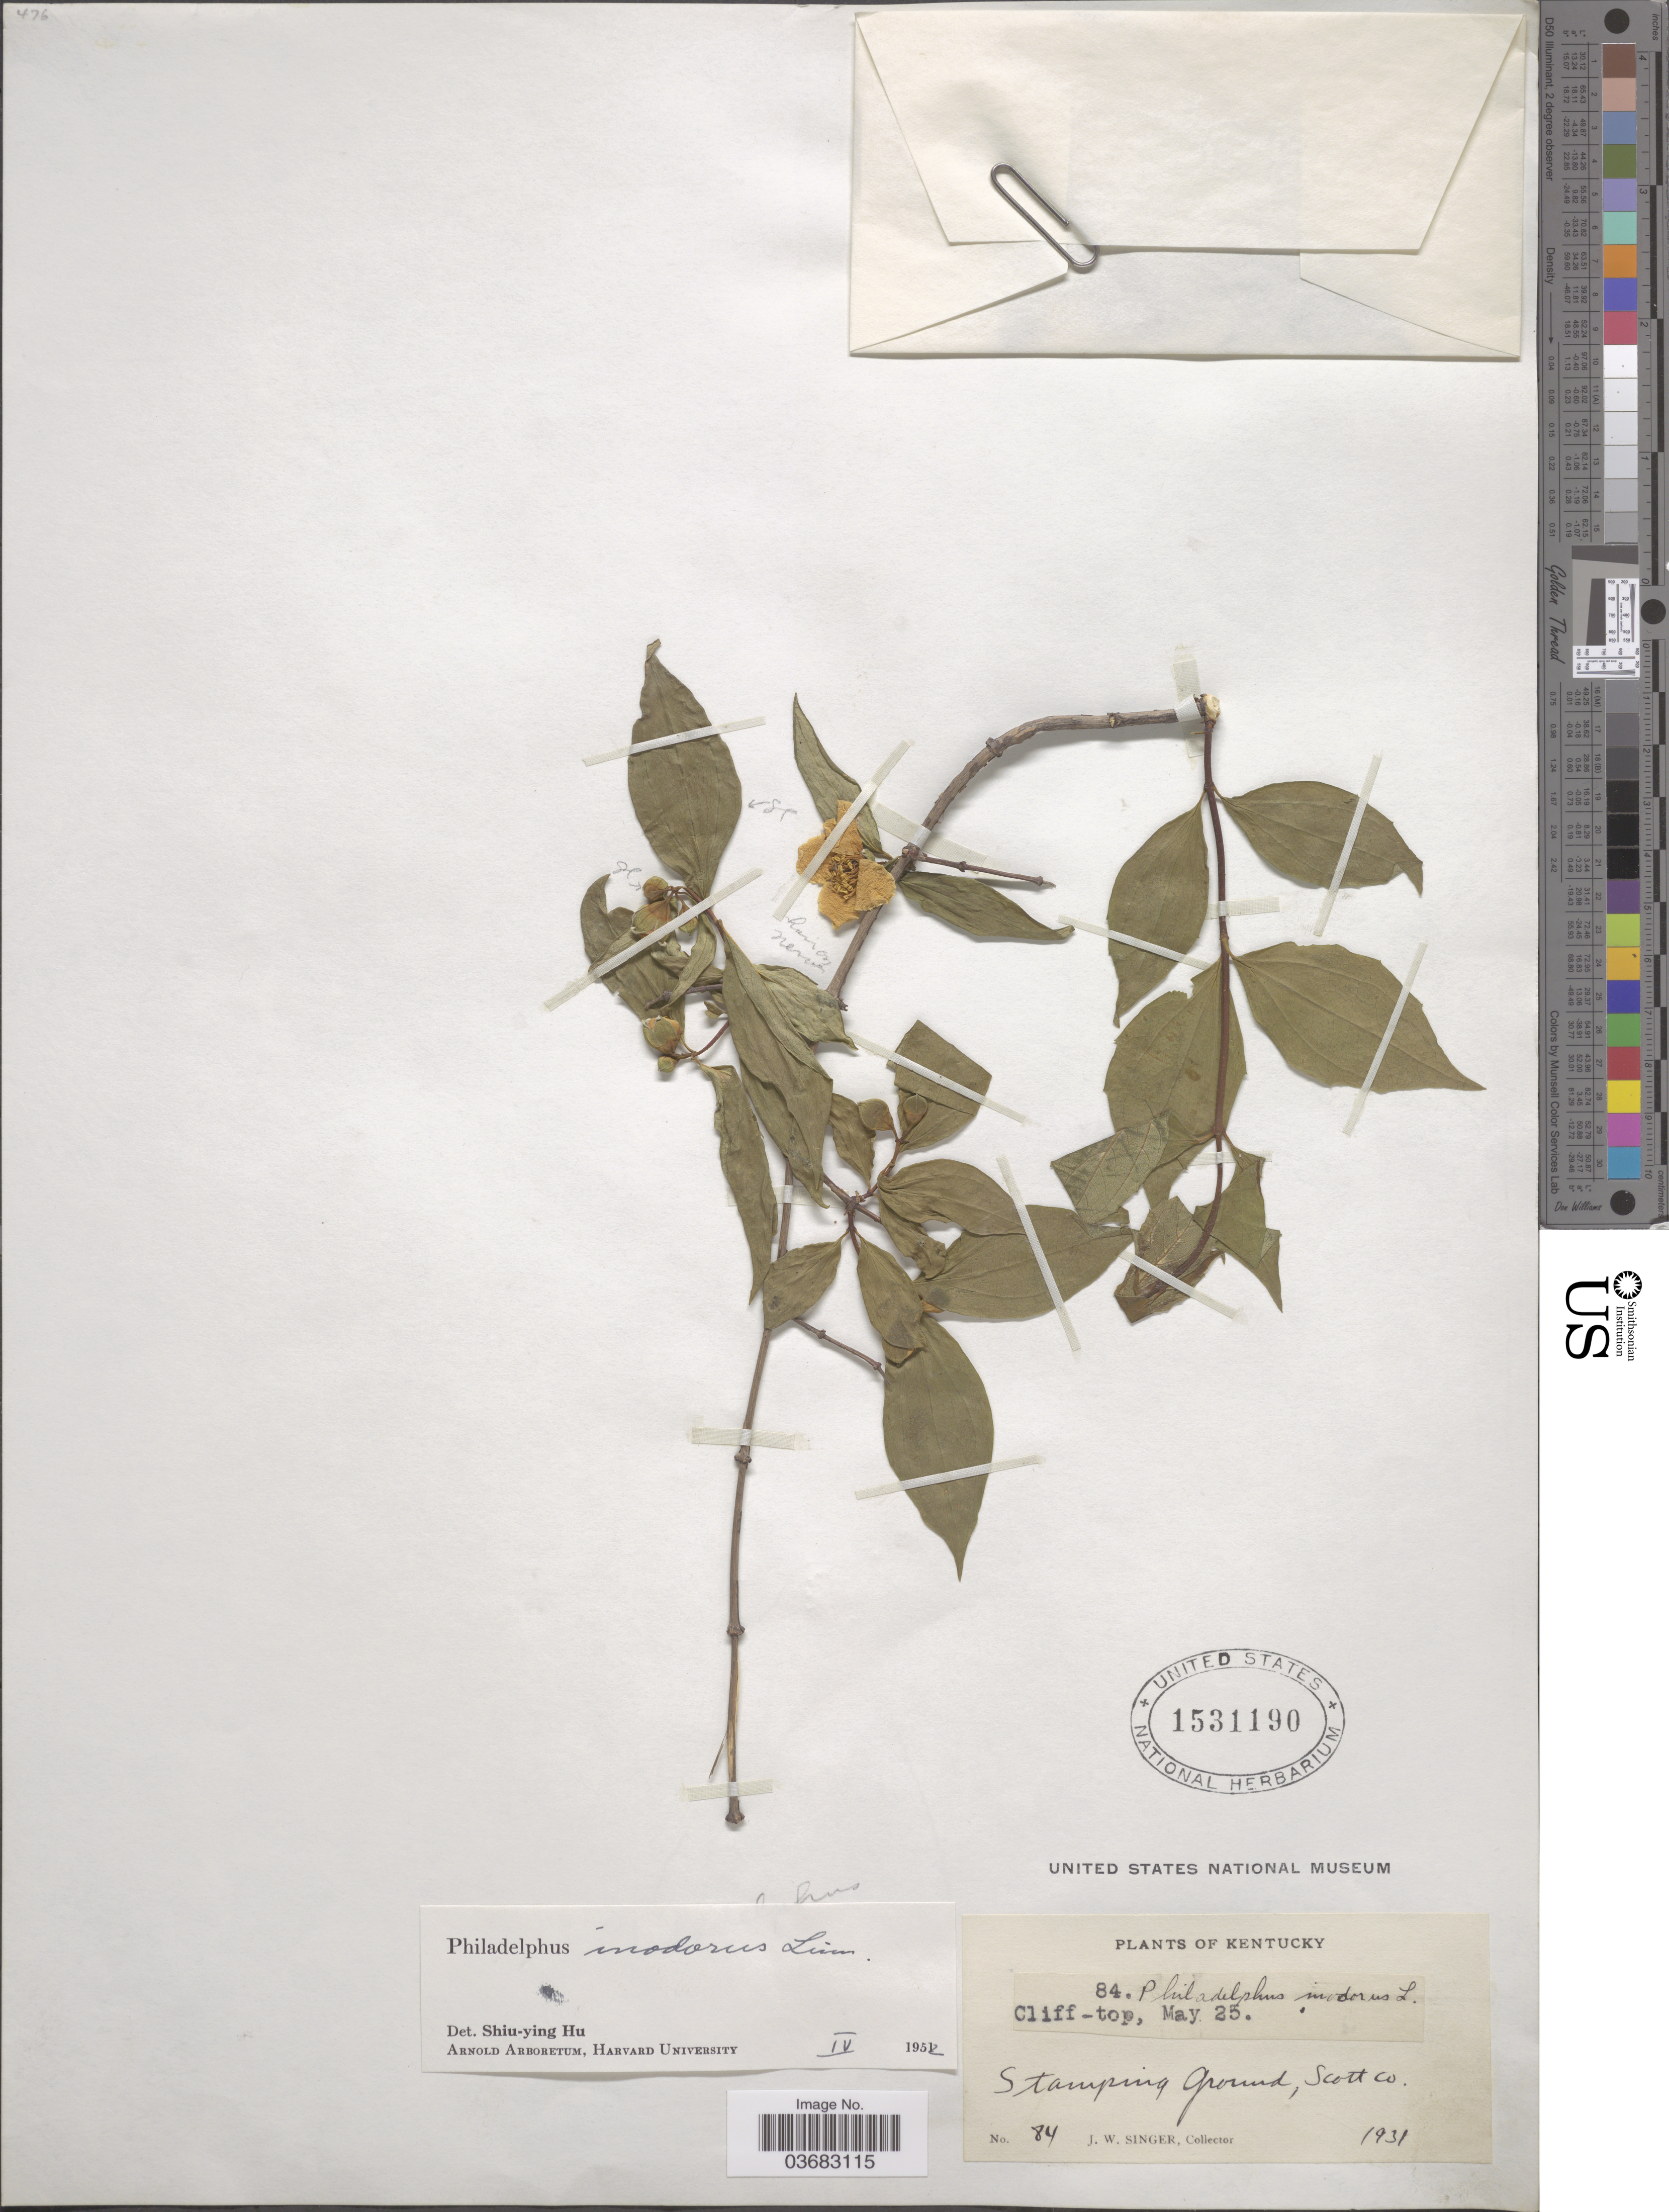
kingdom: Plantae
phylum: Tracheophyta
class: Magnoliopsida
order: Cornales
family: Hydrangeaceae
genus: Philadelphus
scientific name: Philadelphus inodorus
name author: L.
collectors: J. EW. Singer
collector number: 84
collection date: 1931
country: United States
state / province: Kentucky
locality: Stamping Ground, Scott Co.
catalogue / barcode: US 1531190